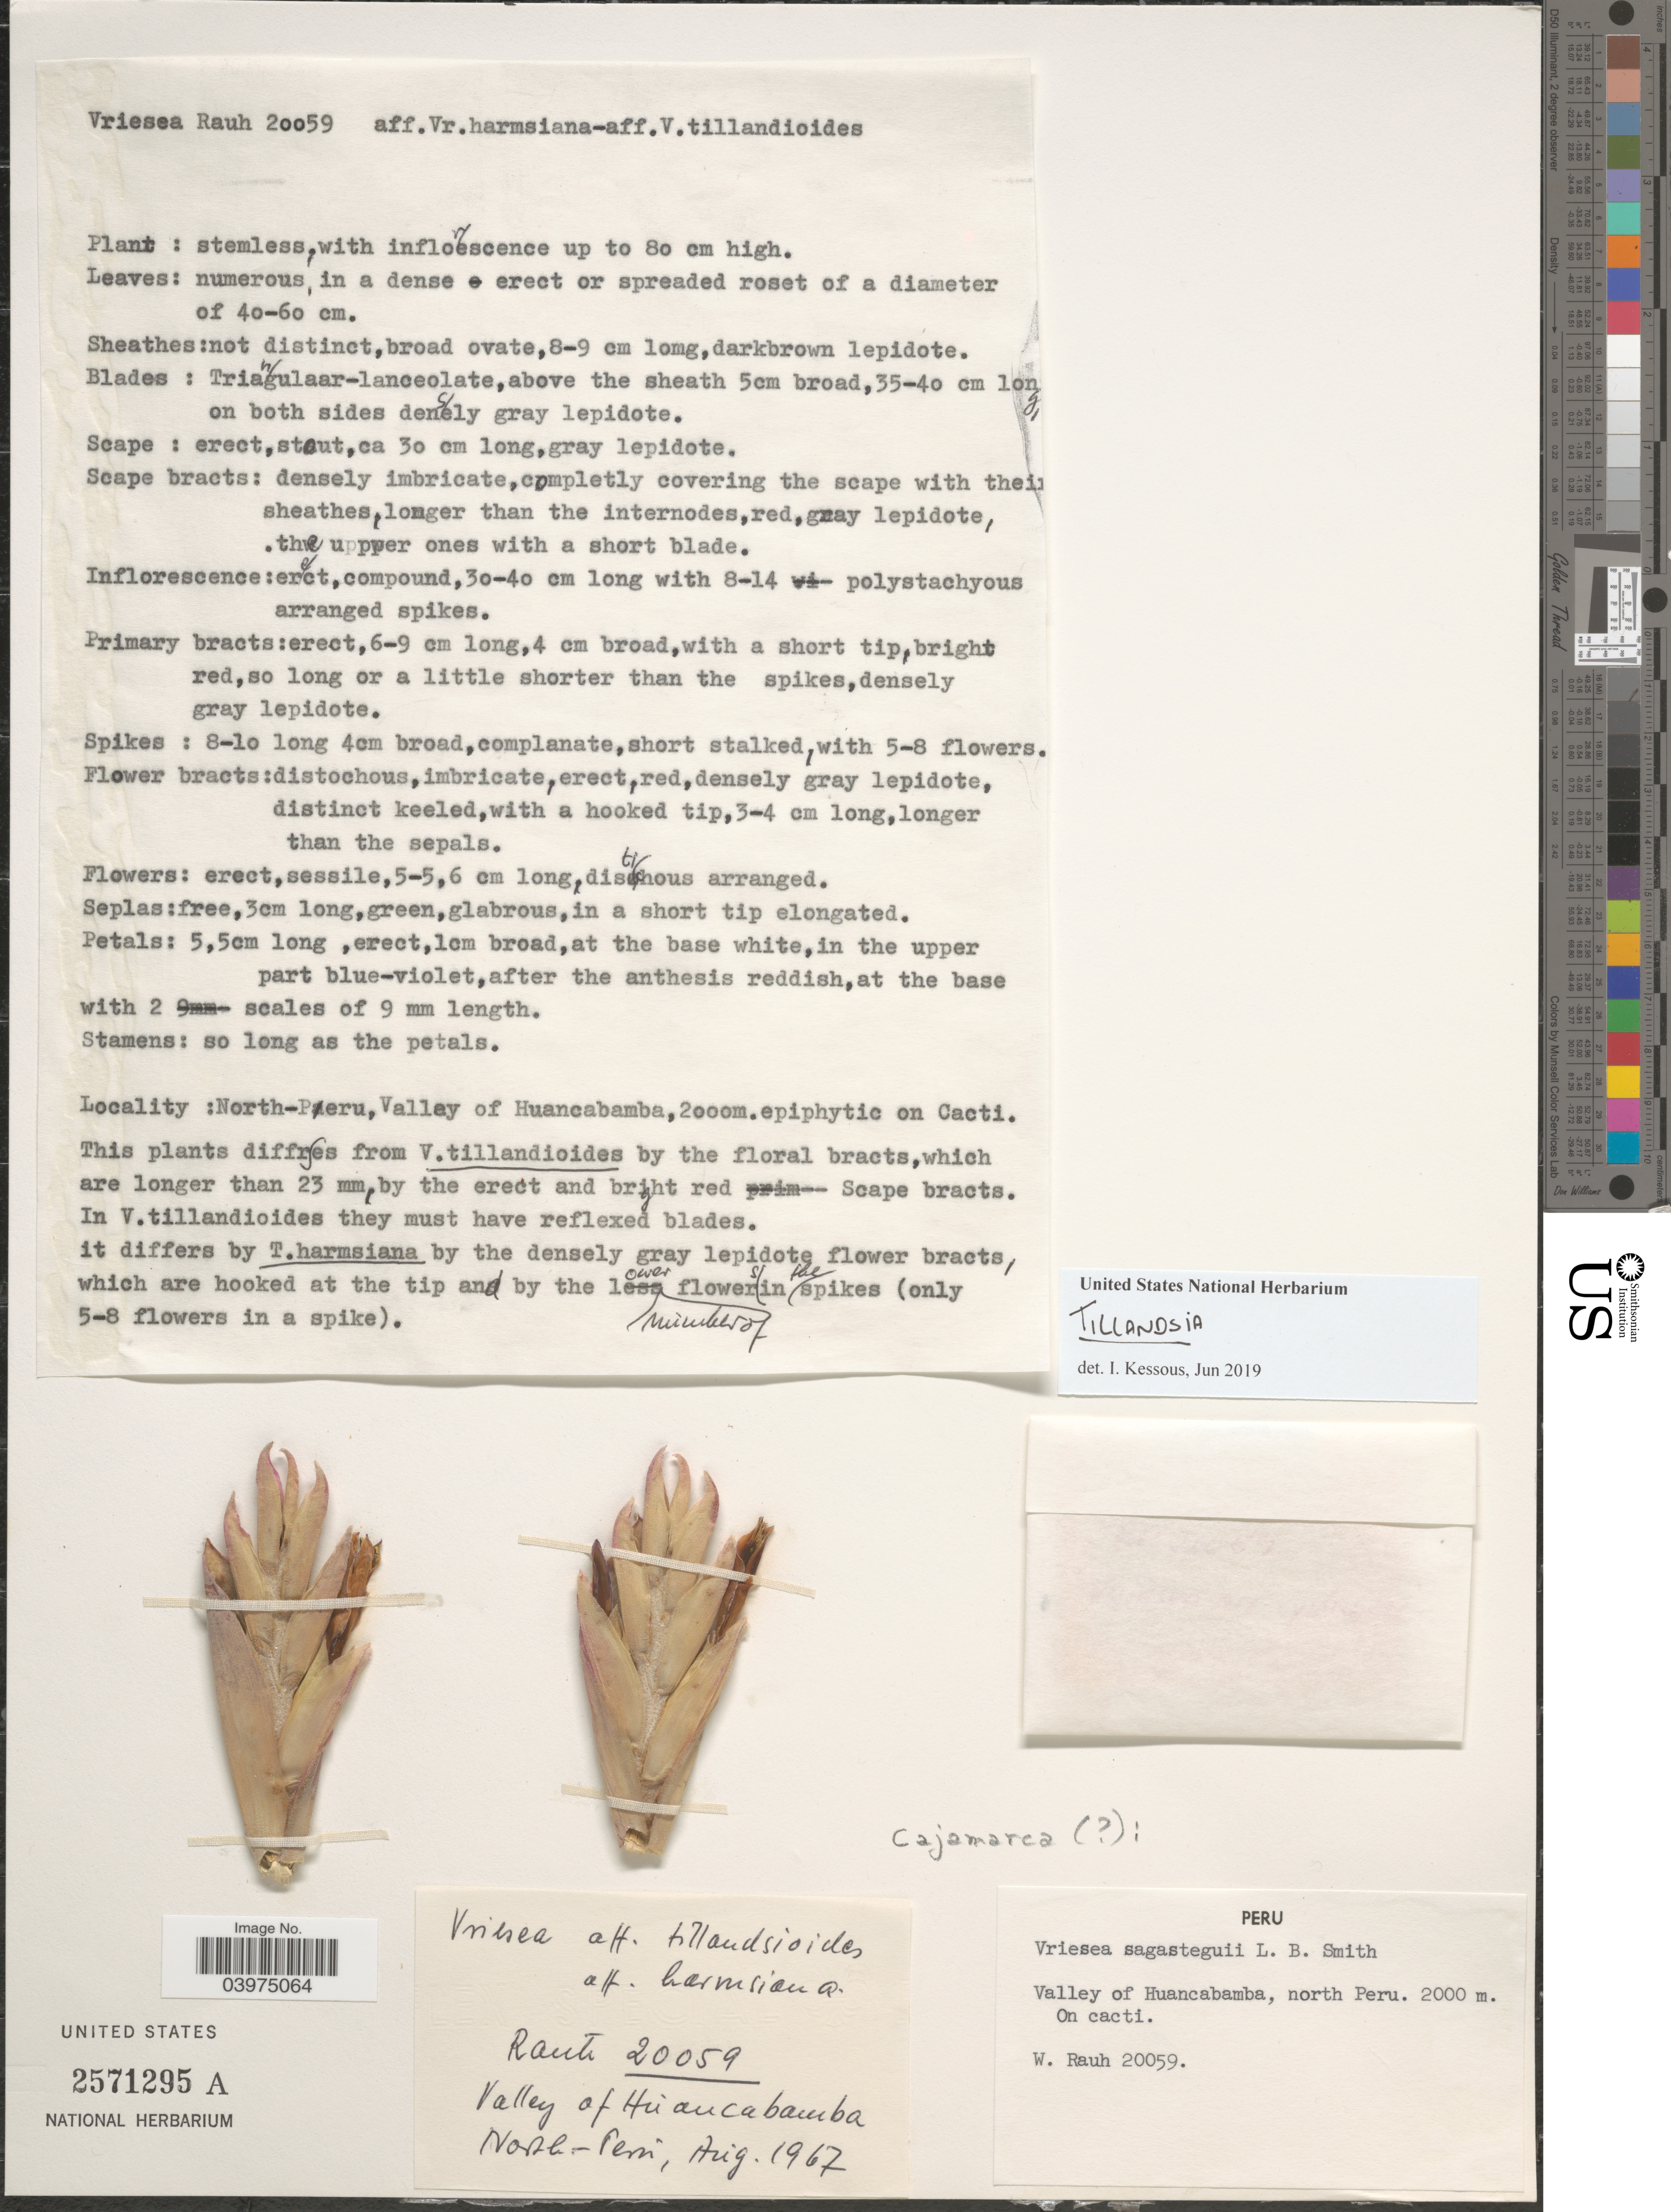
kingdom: Plantae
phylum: Tracheophyta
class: Liliopsida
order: Poales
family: Bromeliaceae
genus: Tillandsia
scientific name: Tillandsia sp.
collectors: W. Rauh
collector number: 20059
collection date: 1967-08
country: Peru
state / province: Cajamarca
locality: Valley of Huancabamba, north Peru.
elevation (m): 2000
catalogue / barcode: US 2571295A